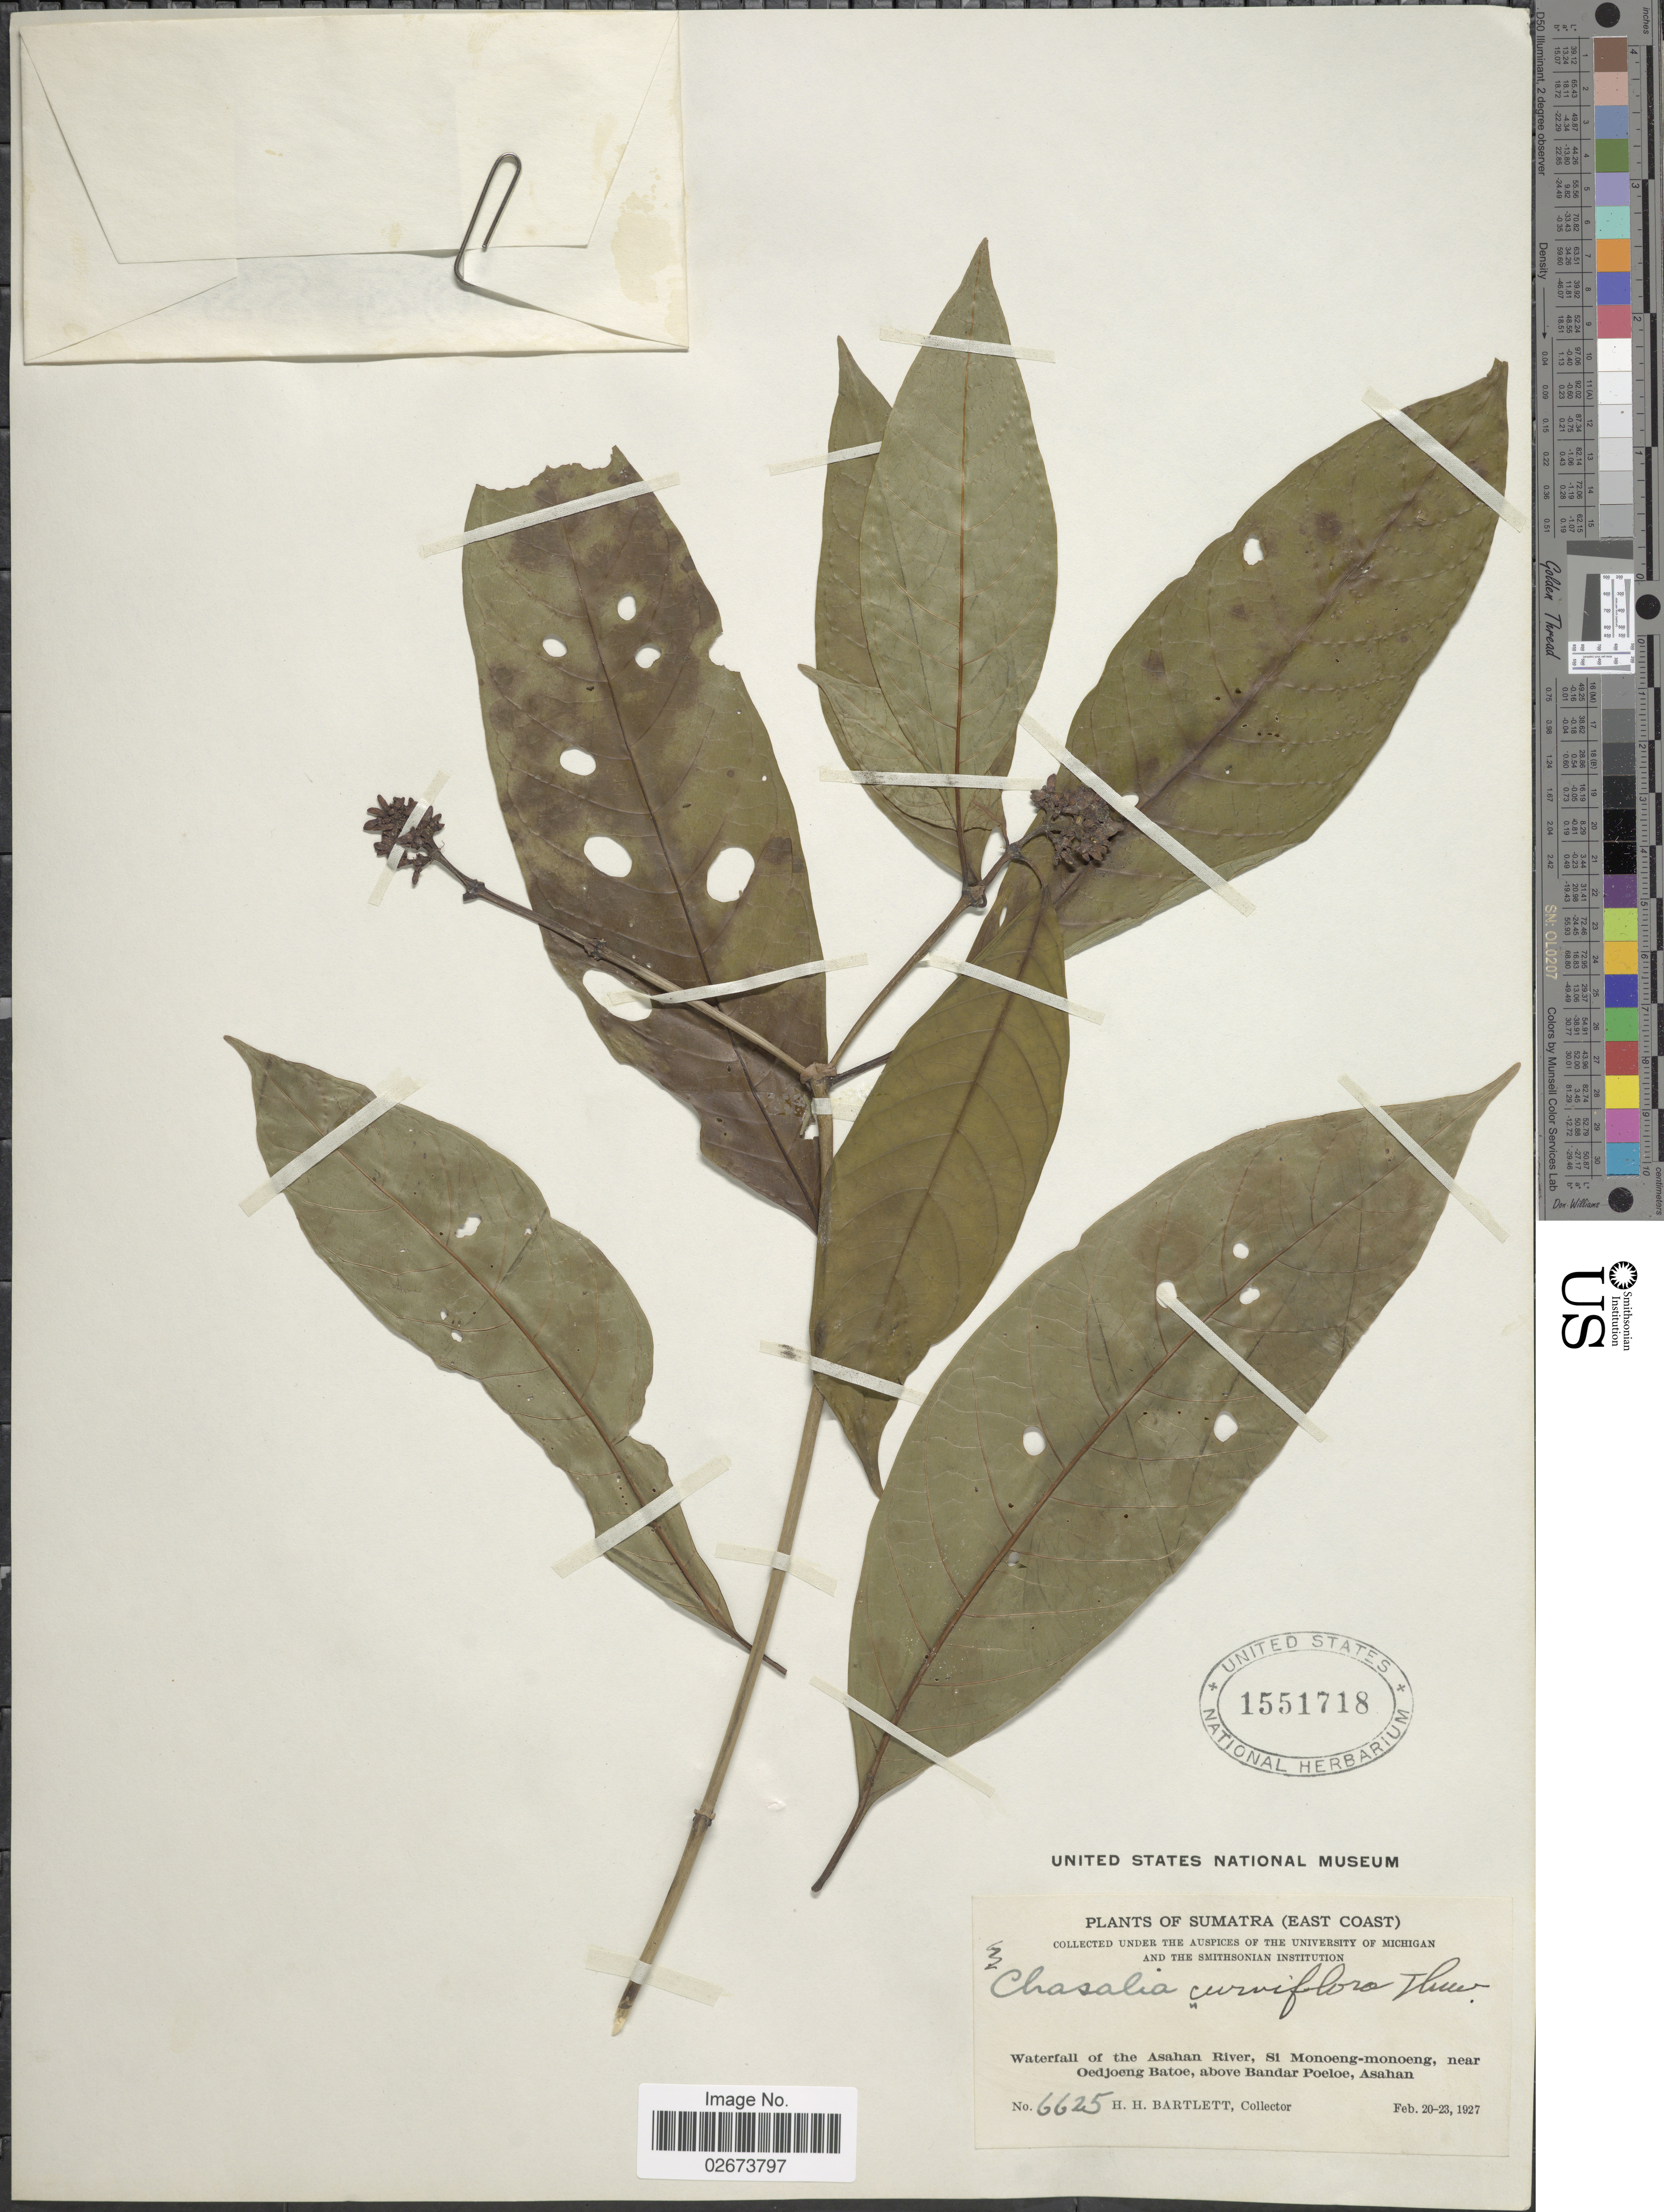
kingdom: Plantae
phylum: Tracheophyta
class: Magnoliopsida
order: Gentianales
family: Rubiaceae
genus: Chassalia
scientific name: Chassalia curviflora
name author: (Wall.) Thwaites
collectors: H. H. Bartlett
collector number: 6625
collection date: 1927-02-20/1927-02-23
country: Indonesia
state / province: Sumatra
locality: (East Coast), Waterfall of the Asahan River, Si Monoeng-monoeng, near Oedjoeng Batoe, above Bandar Poeloe, Asahan.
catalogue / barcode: US 1551718